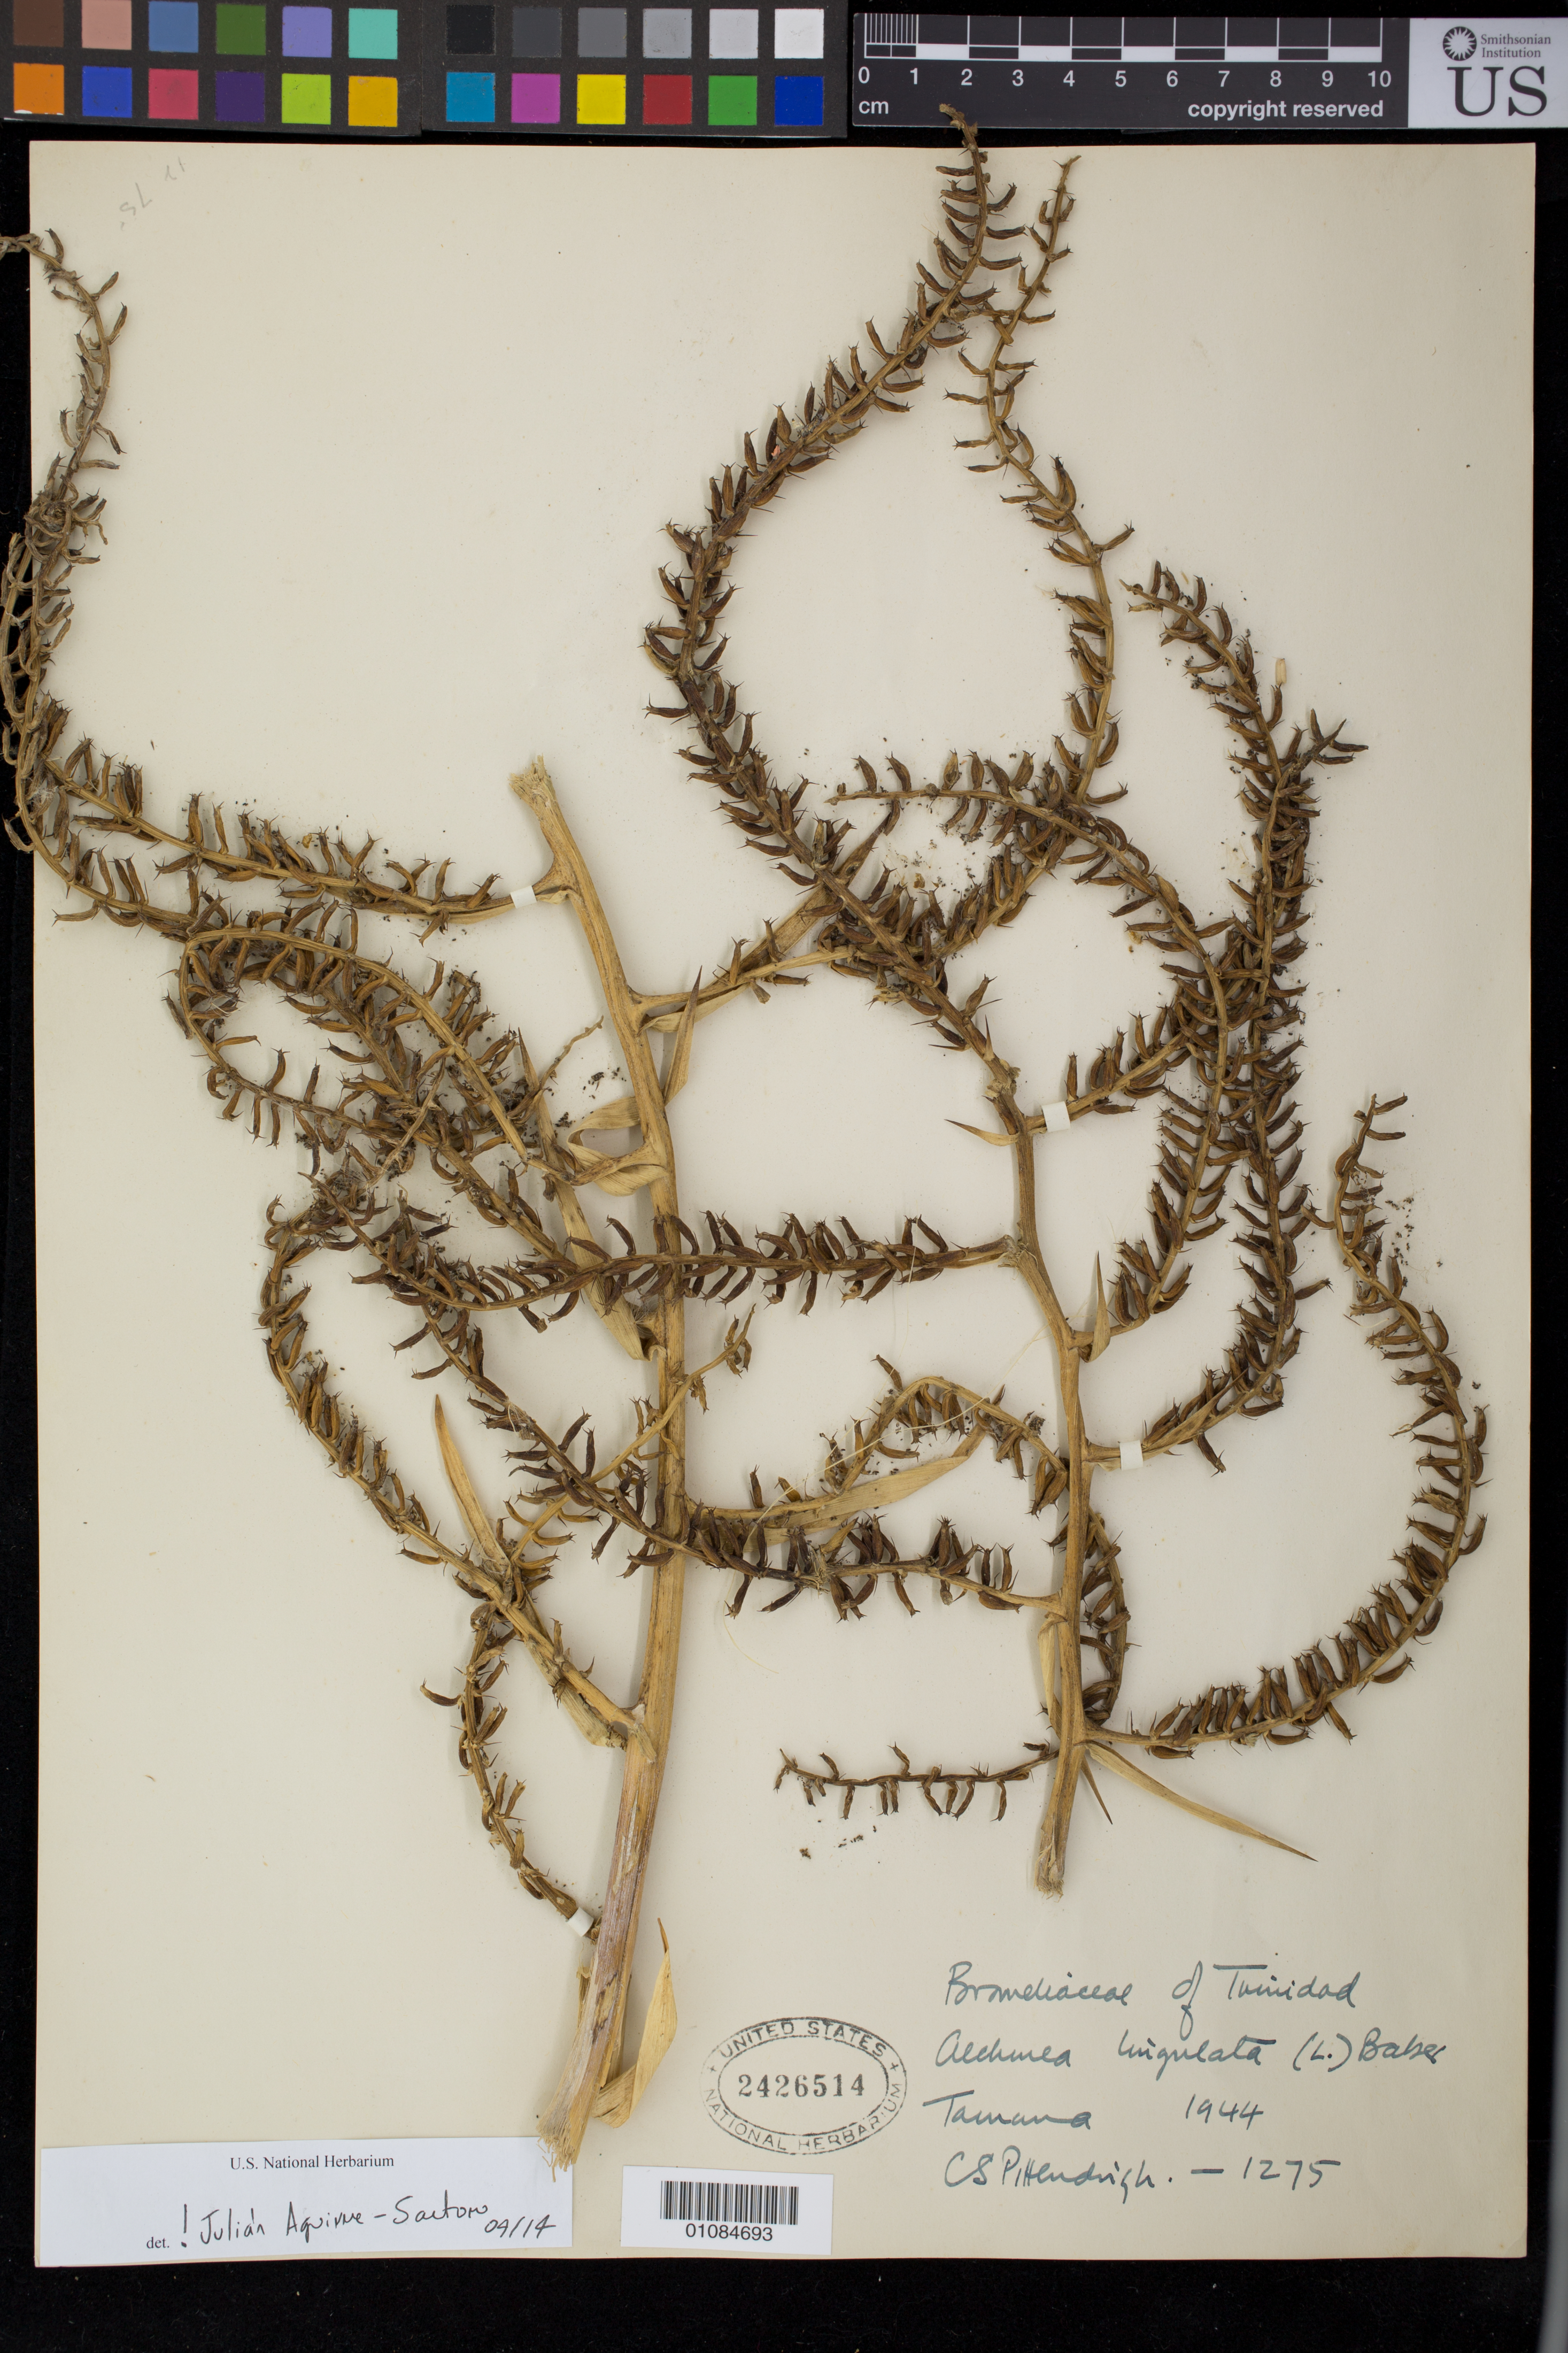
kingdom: Plantae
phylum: Tracheophyta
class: Liliopsida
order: Poales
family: Bromeliaceae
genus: Wittmackia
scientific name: Wittmackia lingulata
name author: (L.) Mez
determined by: Strong, Mark T., (BOT), Smithsonian Institution - National Museum of Natural History (UNITED STATES)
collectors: C. S. Pittendrigh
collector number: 1275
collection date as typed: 1944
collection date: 1944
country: Trinidad and Tobago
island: Trinidad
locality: Tamana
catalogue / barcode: US 2426514